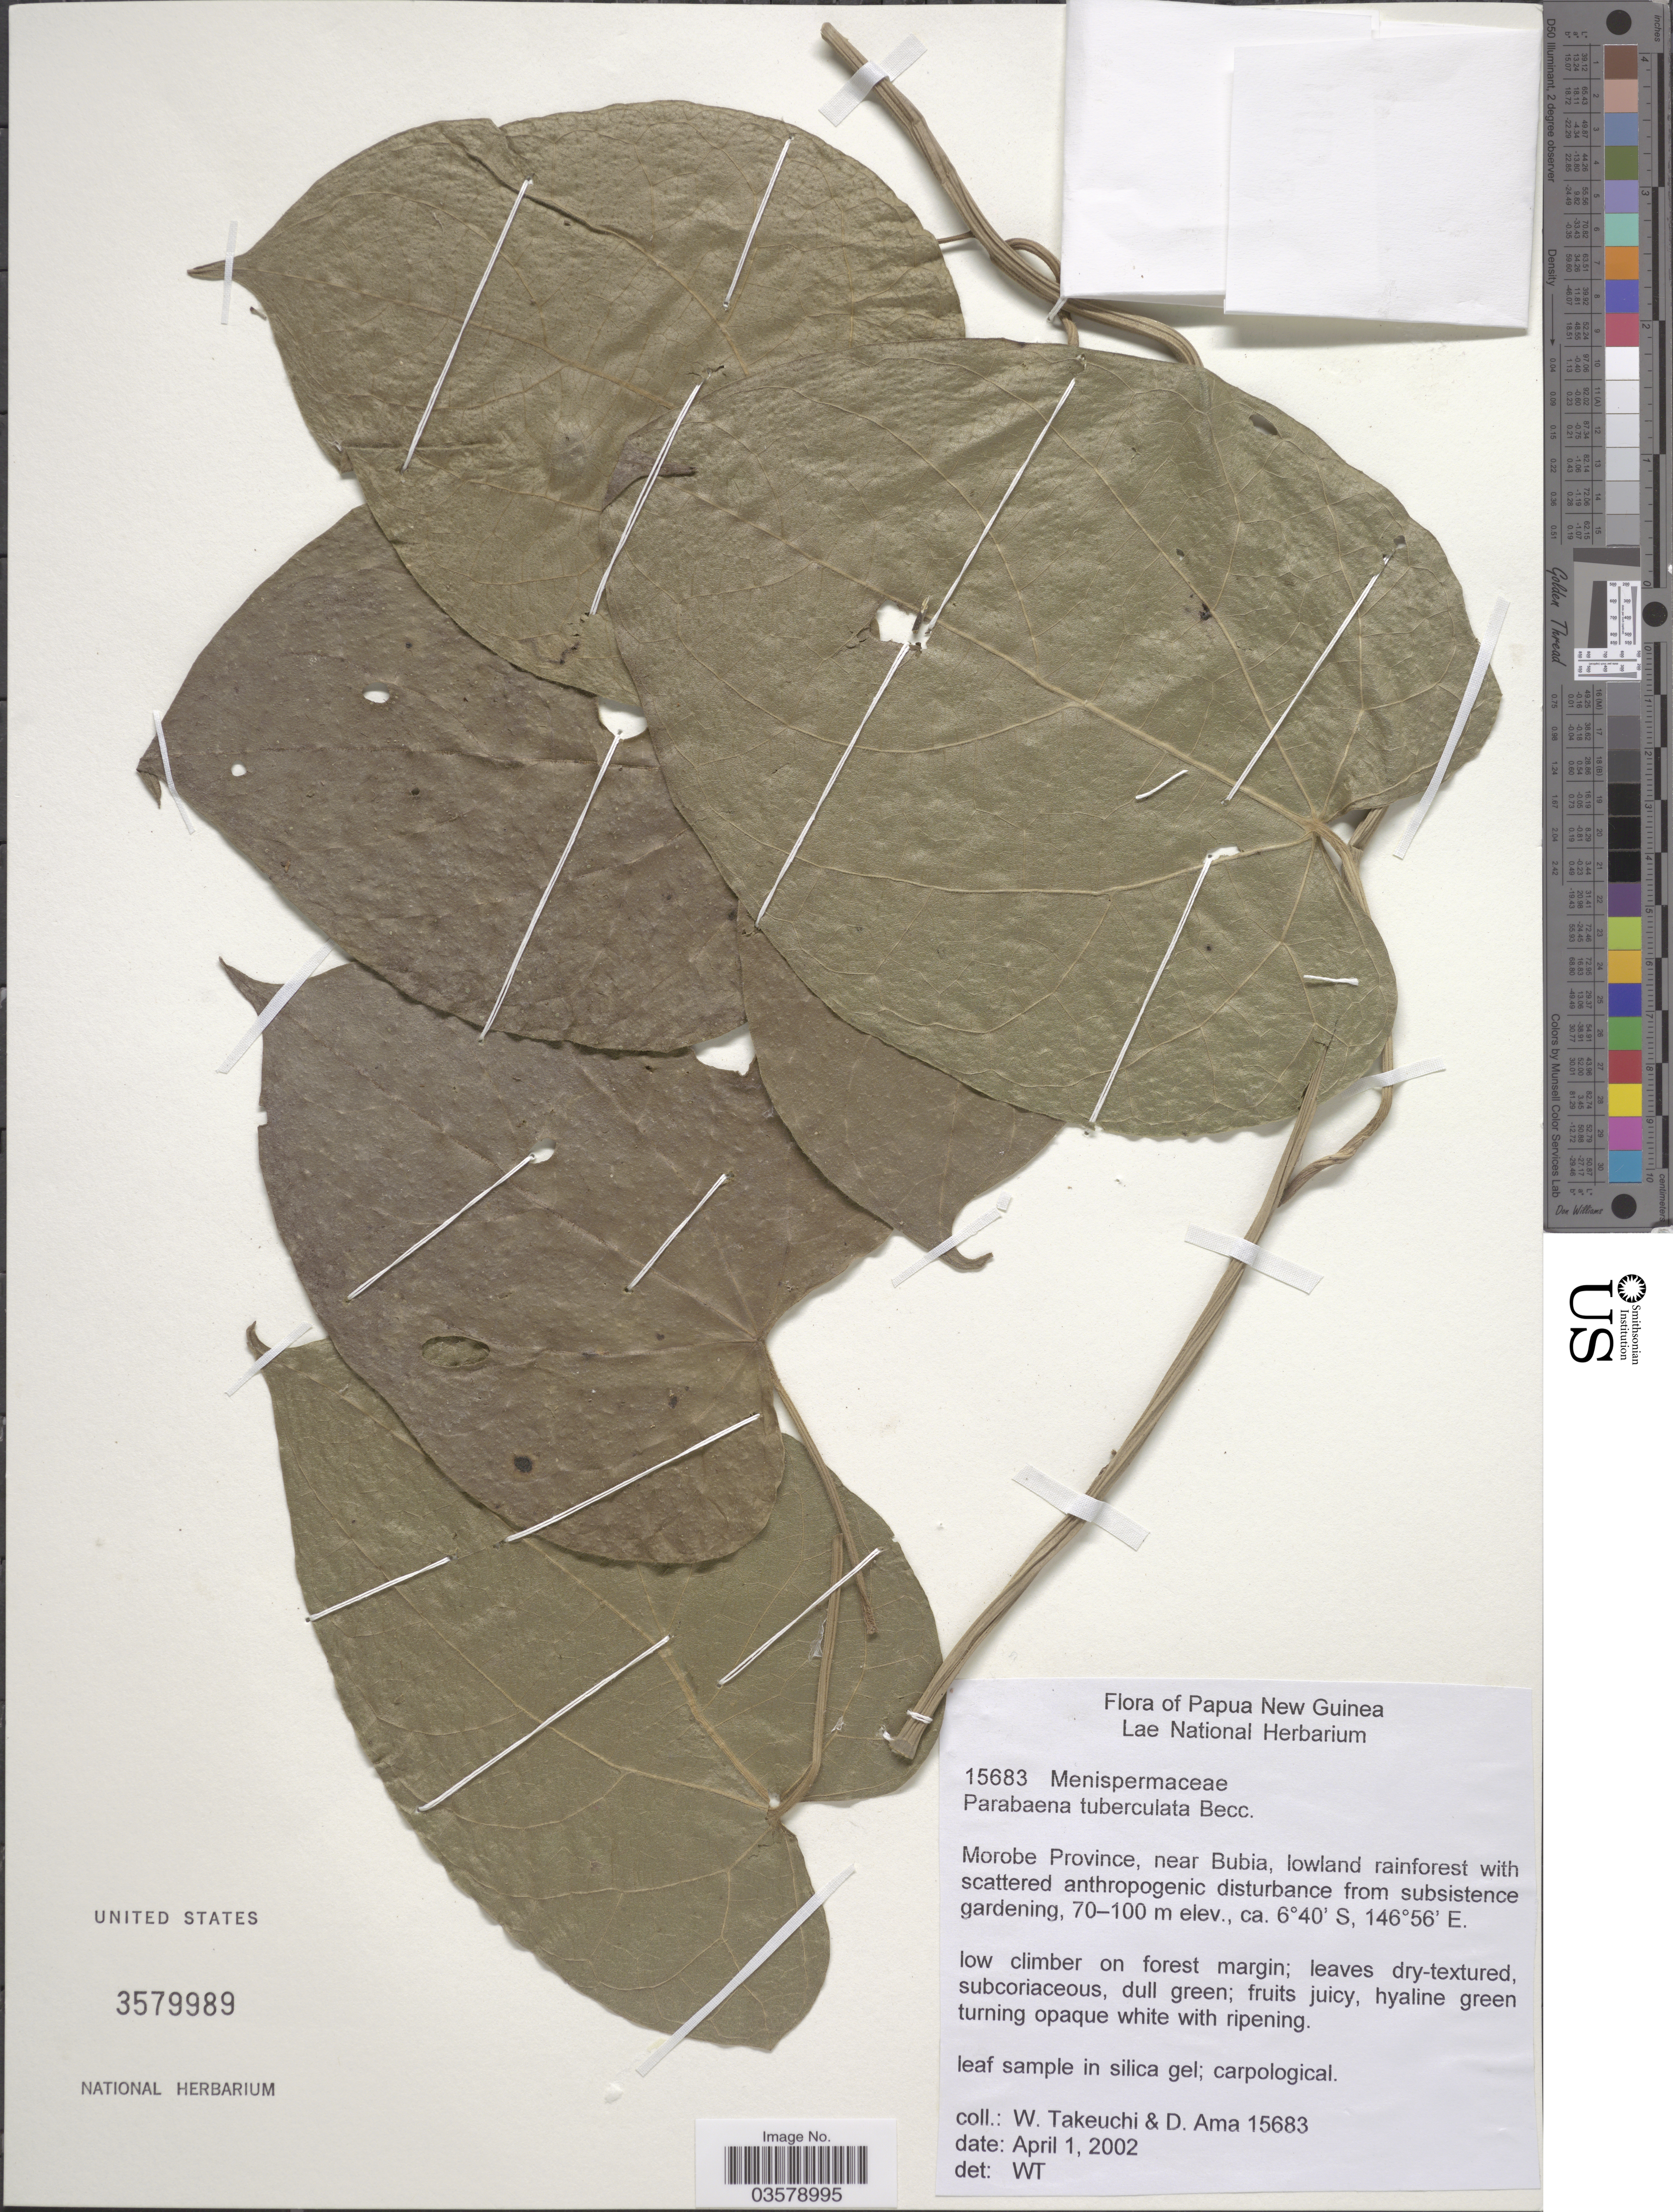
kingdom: Plantae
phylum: Tracheophyta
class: Magnoliopsida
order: Ranunculales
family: Menispermaceae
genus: Parabaena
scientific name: Parabaena tuberculata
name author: Becc.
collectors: W. Takeuchi & D. Ama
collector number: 15683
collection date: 2002-04-01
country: Papua New Guinea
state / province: Morobe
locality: Near Bubia.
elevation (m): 70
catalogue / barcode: US 3579989